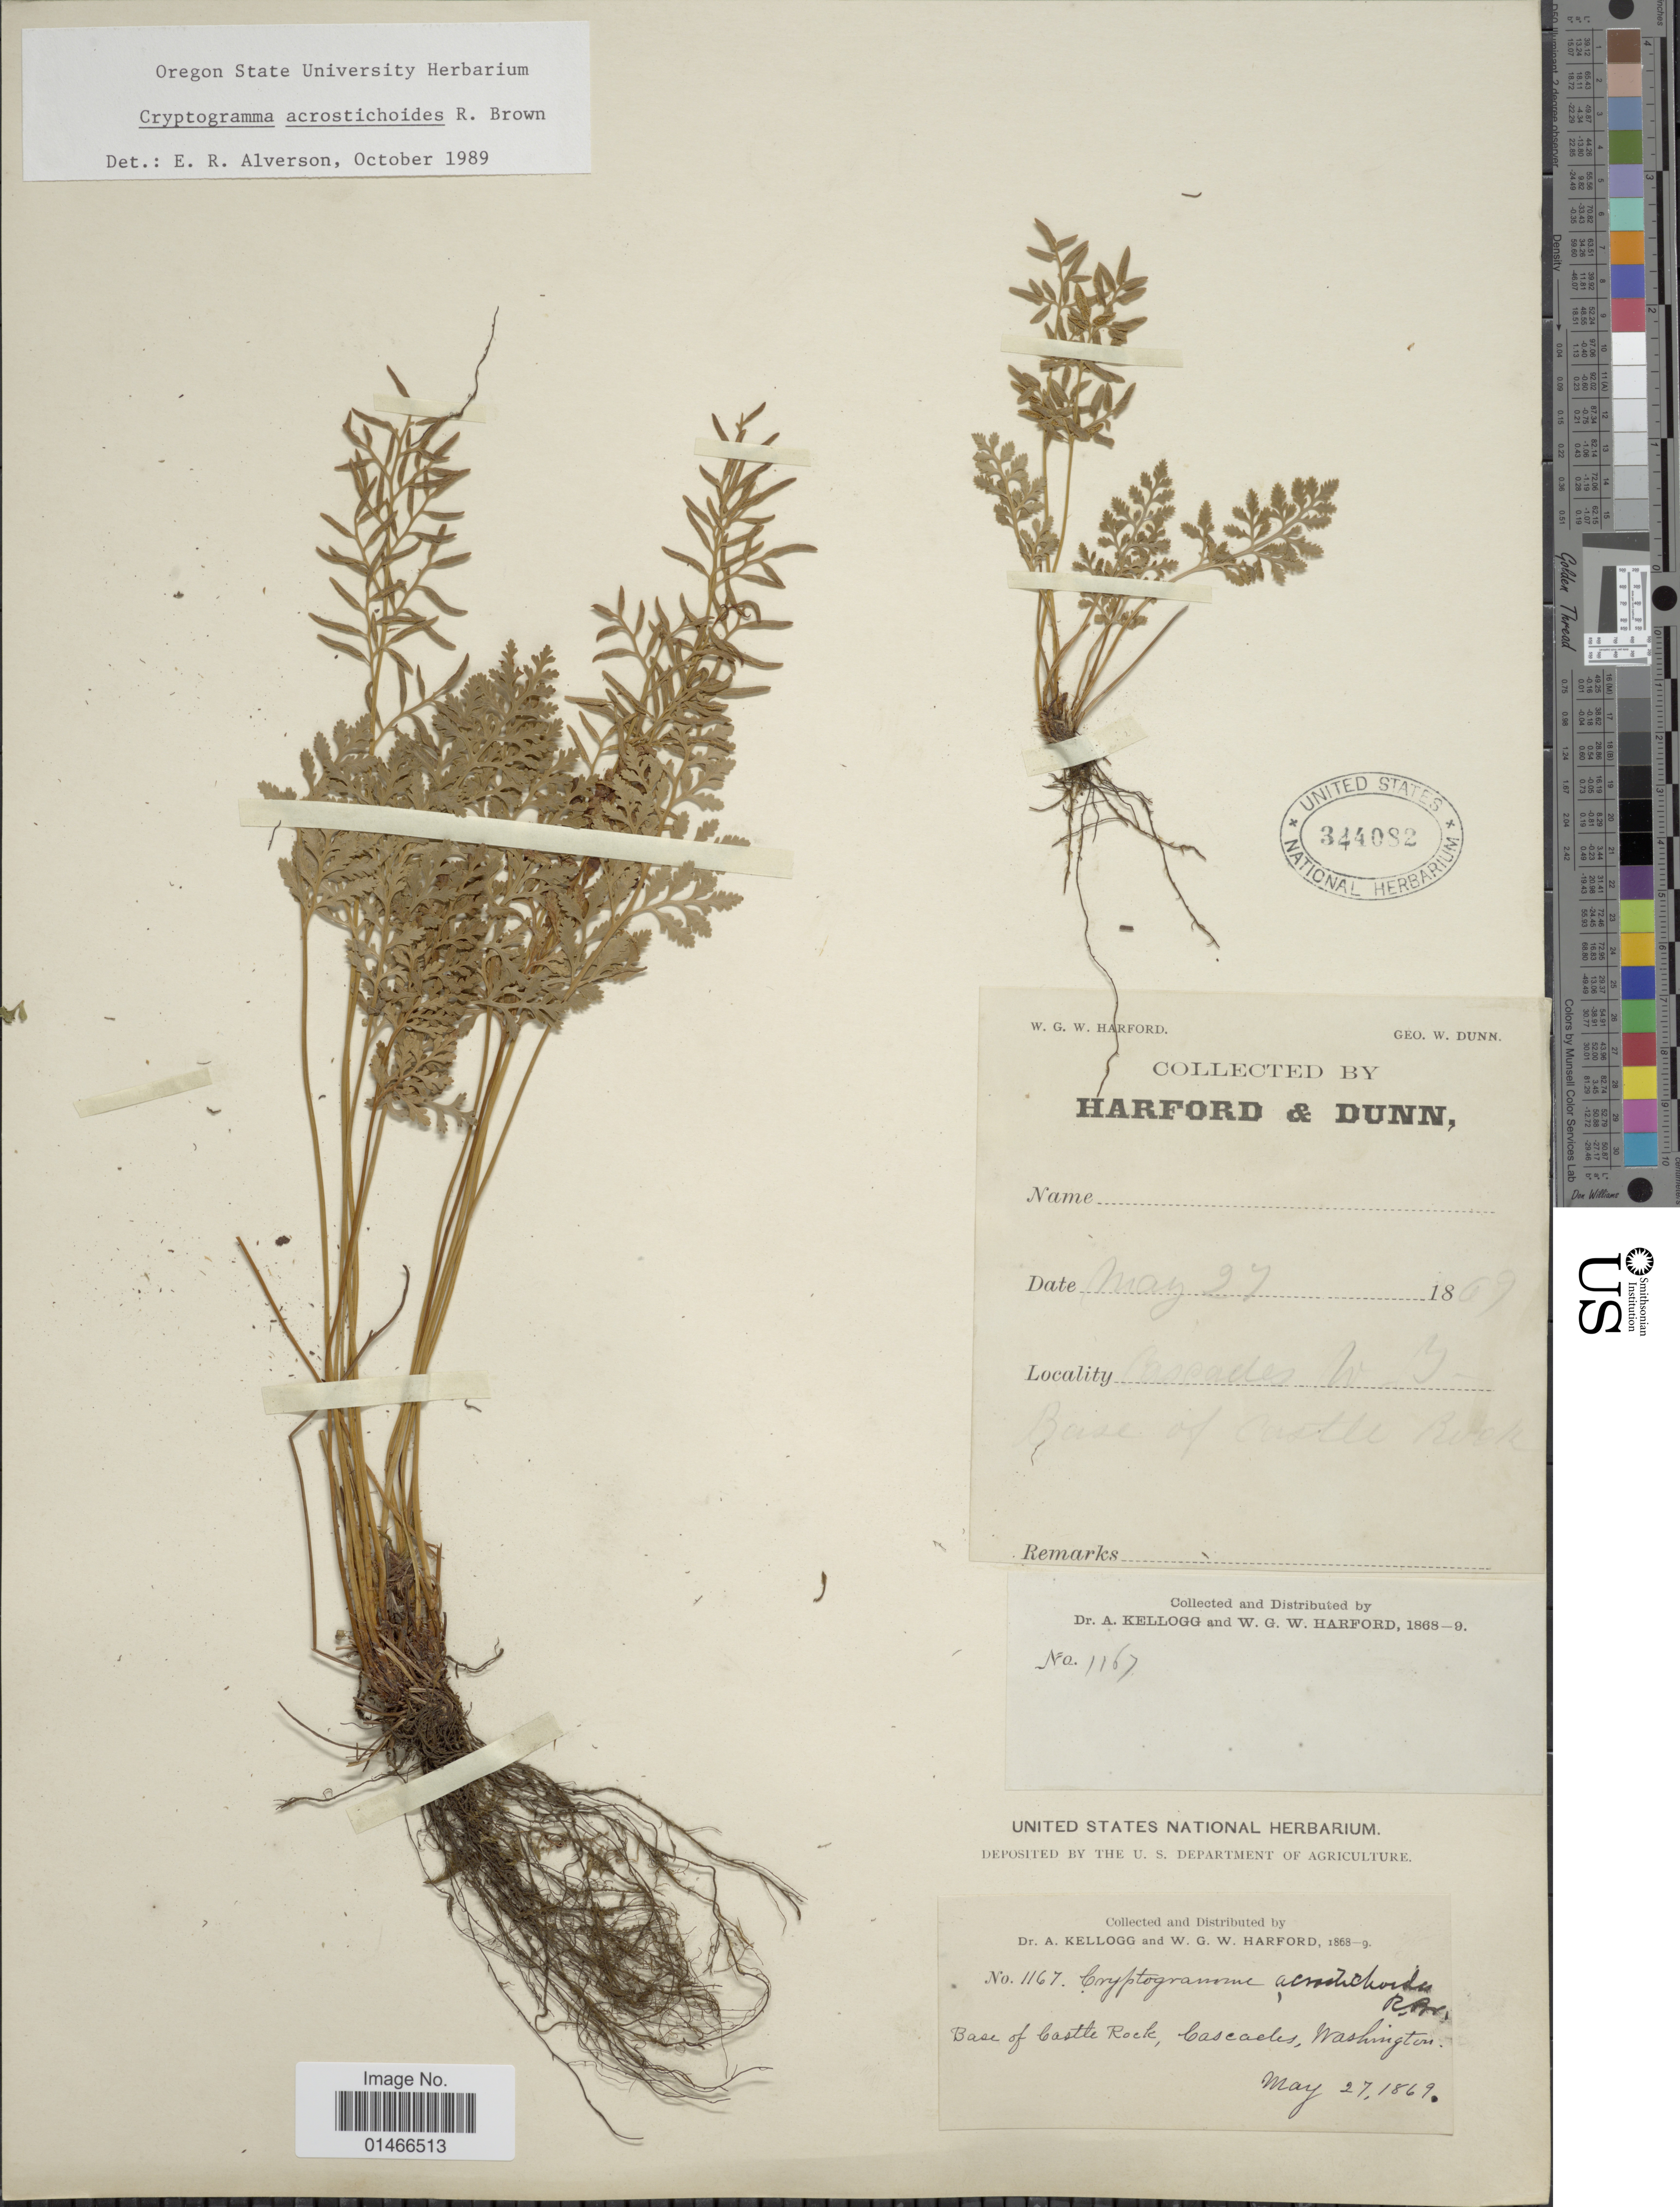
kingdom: Plantae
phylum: Tracheophyta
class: Polypodiopsida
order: Polypodiales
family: Pteridaceae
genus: Cryptogramma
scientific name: Cryptogramma acrostichoides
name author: R. Br.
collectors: A. Kellogg & W. G. W. Harford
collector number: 1167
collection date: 1869-05-27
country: United States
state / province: Washington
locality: Base of Castle Rock, Cascades.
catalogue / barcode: US 344082